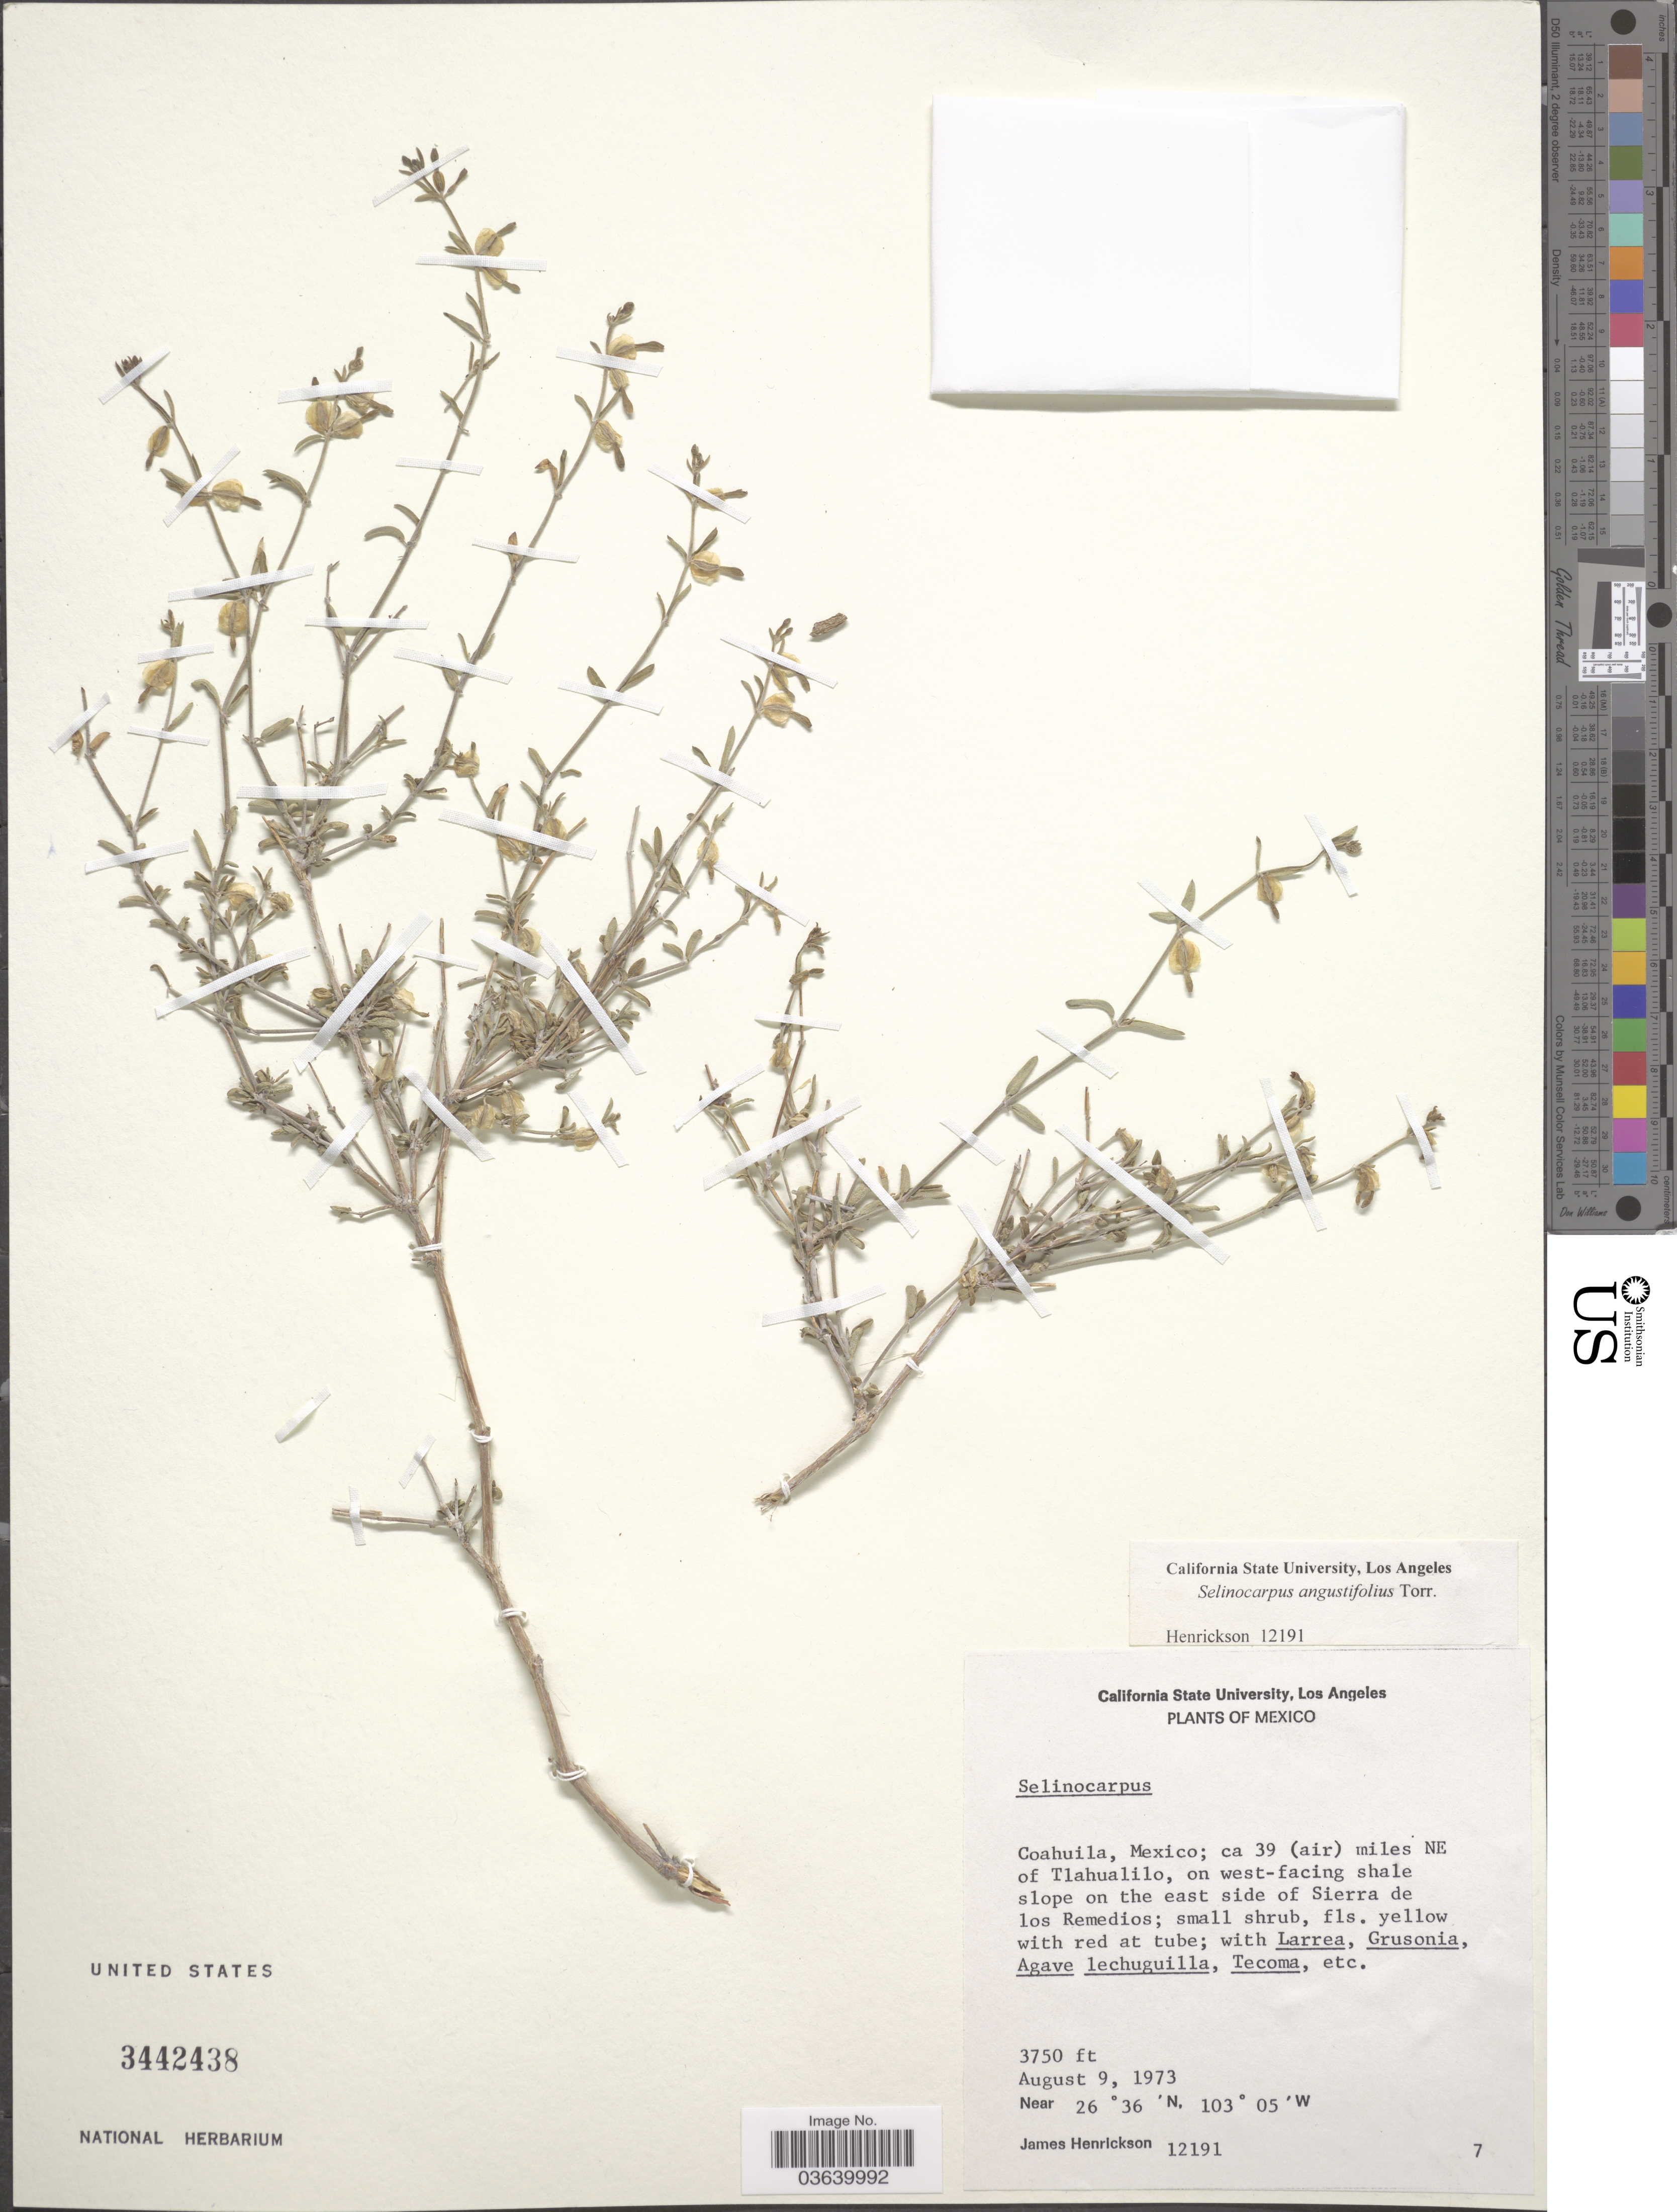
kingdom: Plantae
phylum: Tracheophyta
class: Magnoliopsida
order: Caryophyllales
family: Nyctaginaceae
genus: Acleisanthes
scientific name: Acleisanthes angustifolius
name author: (Torr.) R.A. Levin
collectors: J. Henrickson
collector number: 12191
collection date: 1973-08-09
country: Mexico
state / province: Coahuila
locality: Ca 39 (air) miles NE of Tlahualilo, on west-facing shale slope on the east side of Sierra de los Remedios.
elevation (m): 1143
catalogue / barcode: US 3442438